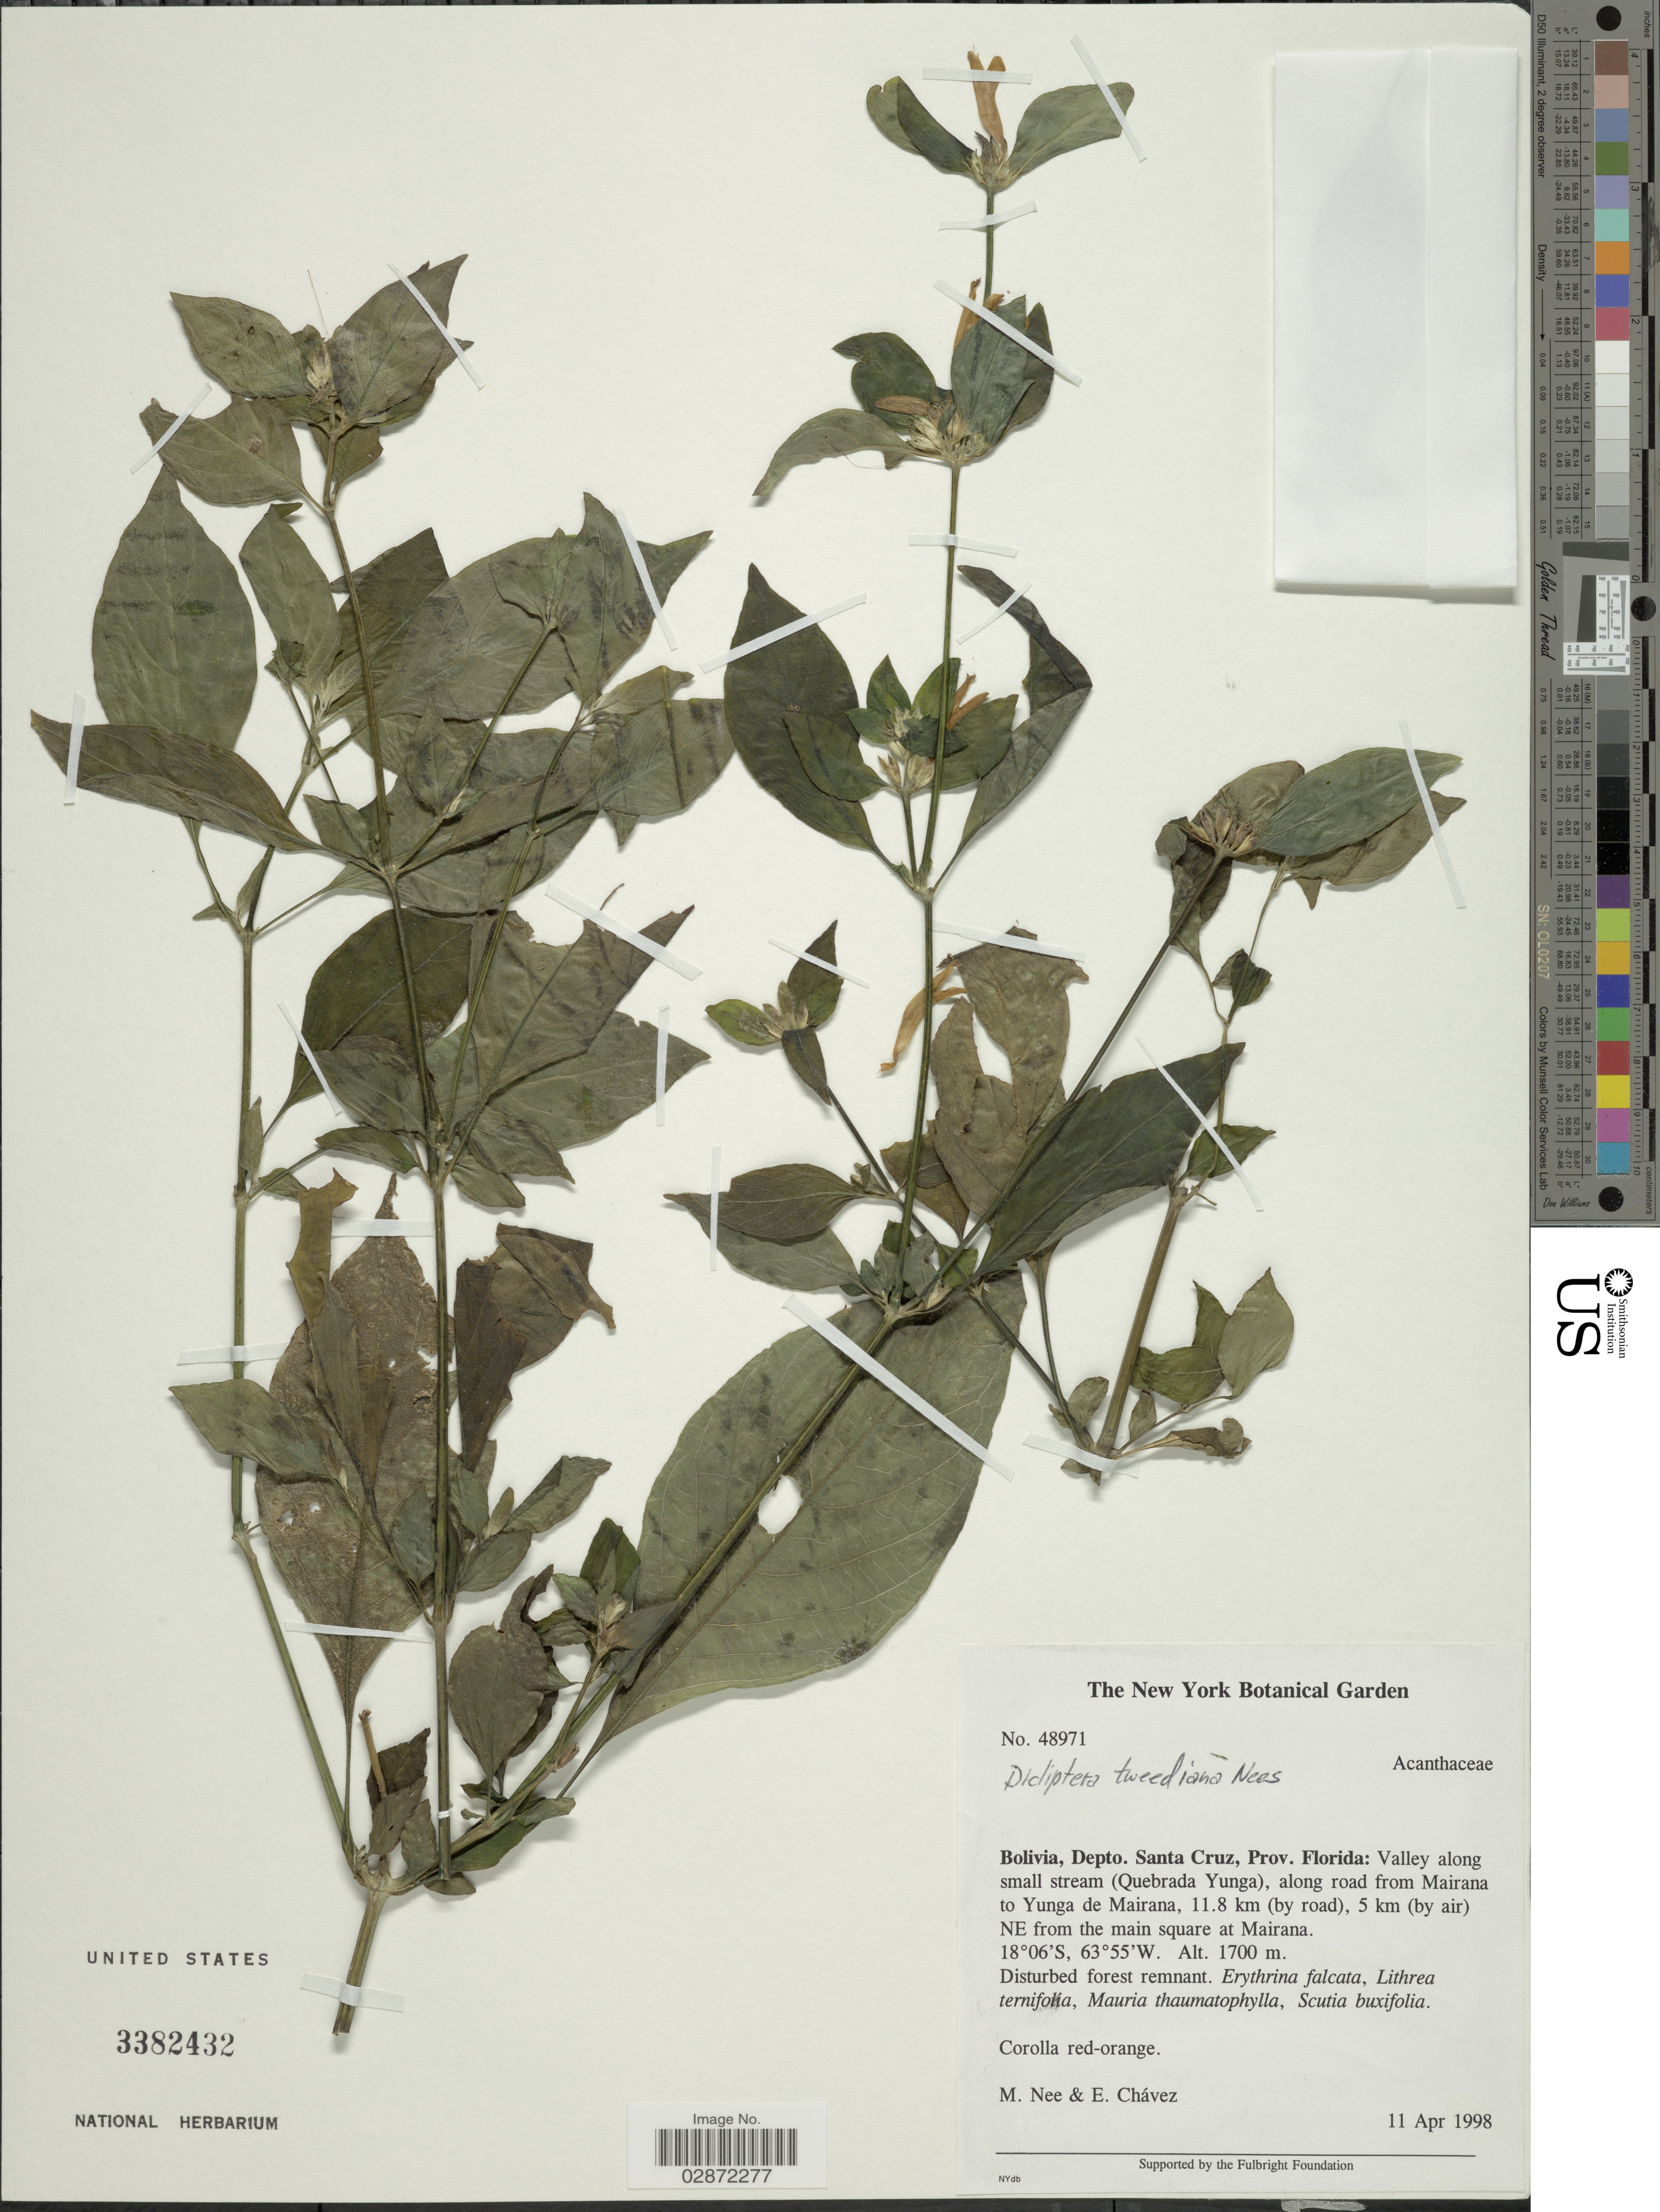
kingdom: Plantae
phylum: Tracheophyta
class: Magnoliopsida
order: Lamiales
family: Acanthaceae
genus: Dicliptera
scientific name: Dicliptera squarrosa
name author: Nees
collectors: M. Nee & E. Chávez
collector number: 48971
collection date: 1998-04-11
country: Bolivia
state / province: Santa Cruz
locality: Depto. Santa Cruz, Prov. Florida: Valley along small stream (Quebrada Yunga), along road from Mairana to Yunga de Mairana, 11.8 km (by road), 5 km (by air) NE from the main square at Mairana.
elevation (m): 1700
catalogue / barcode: US 3382432